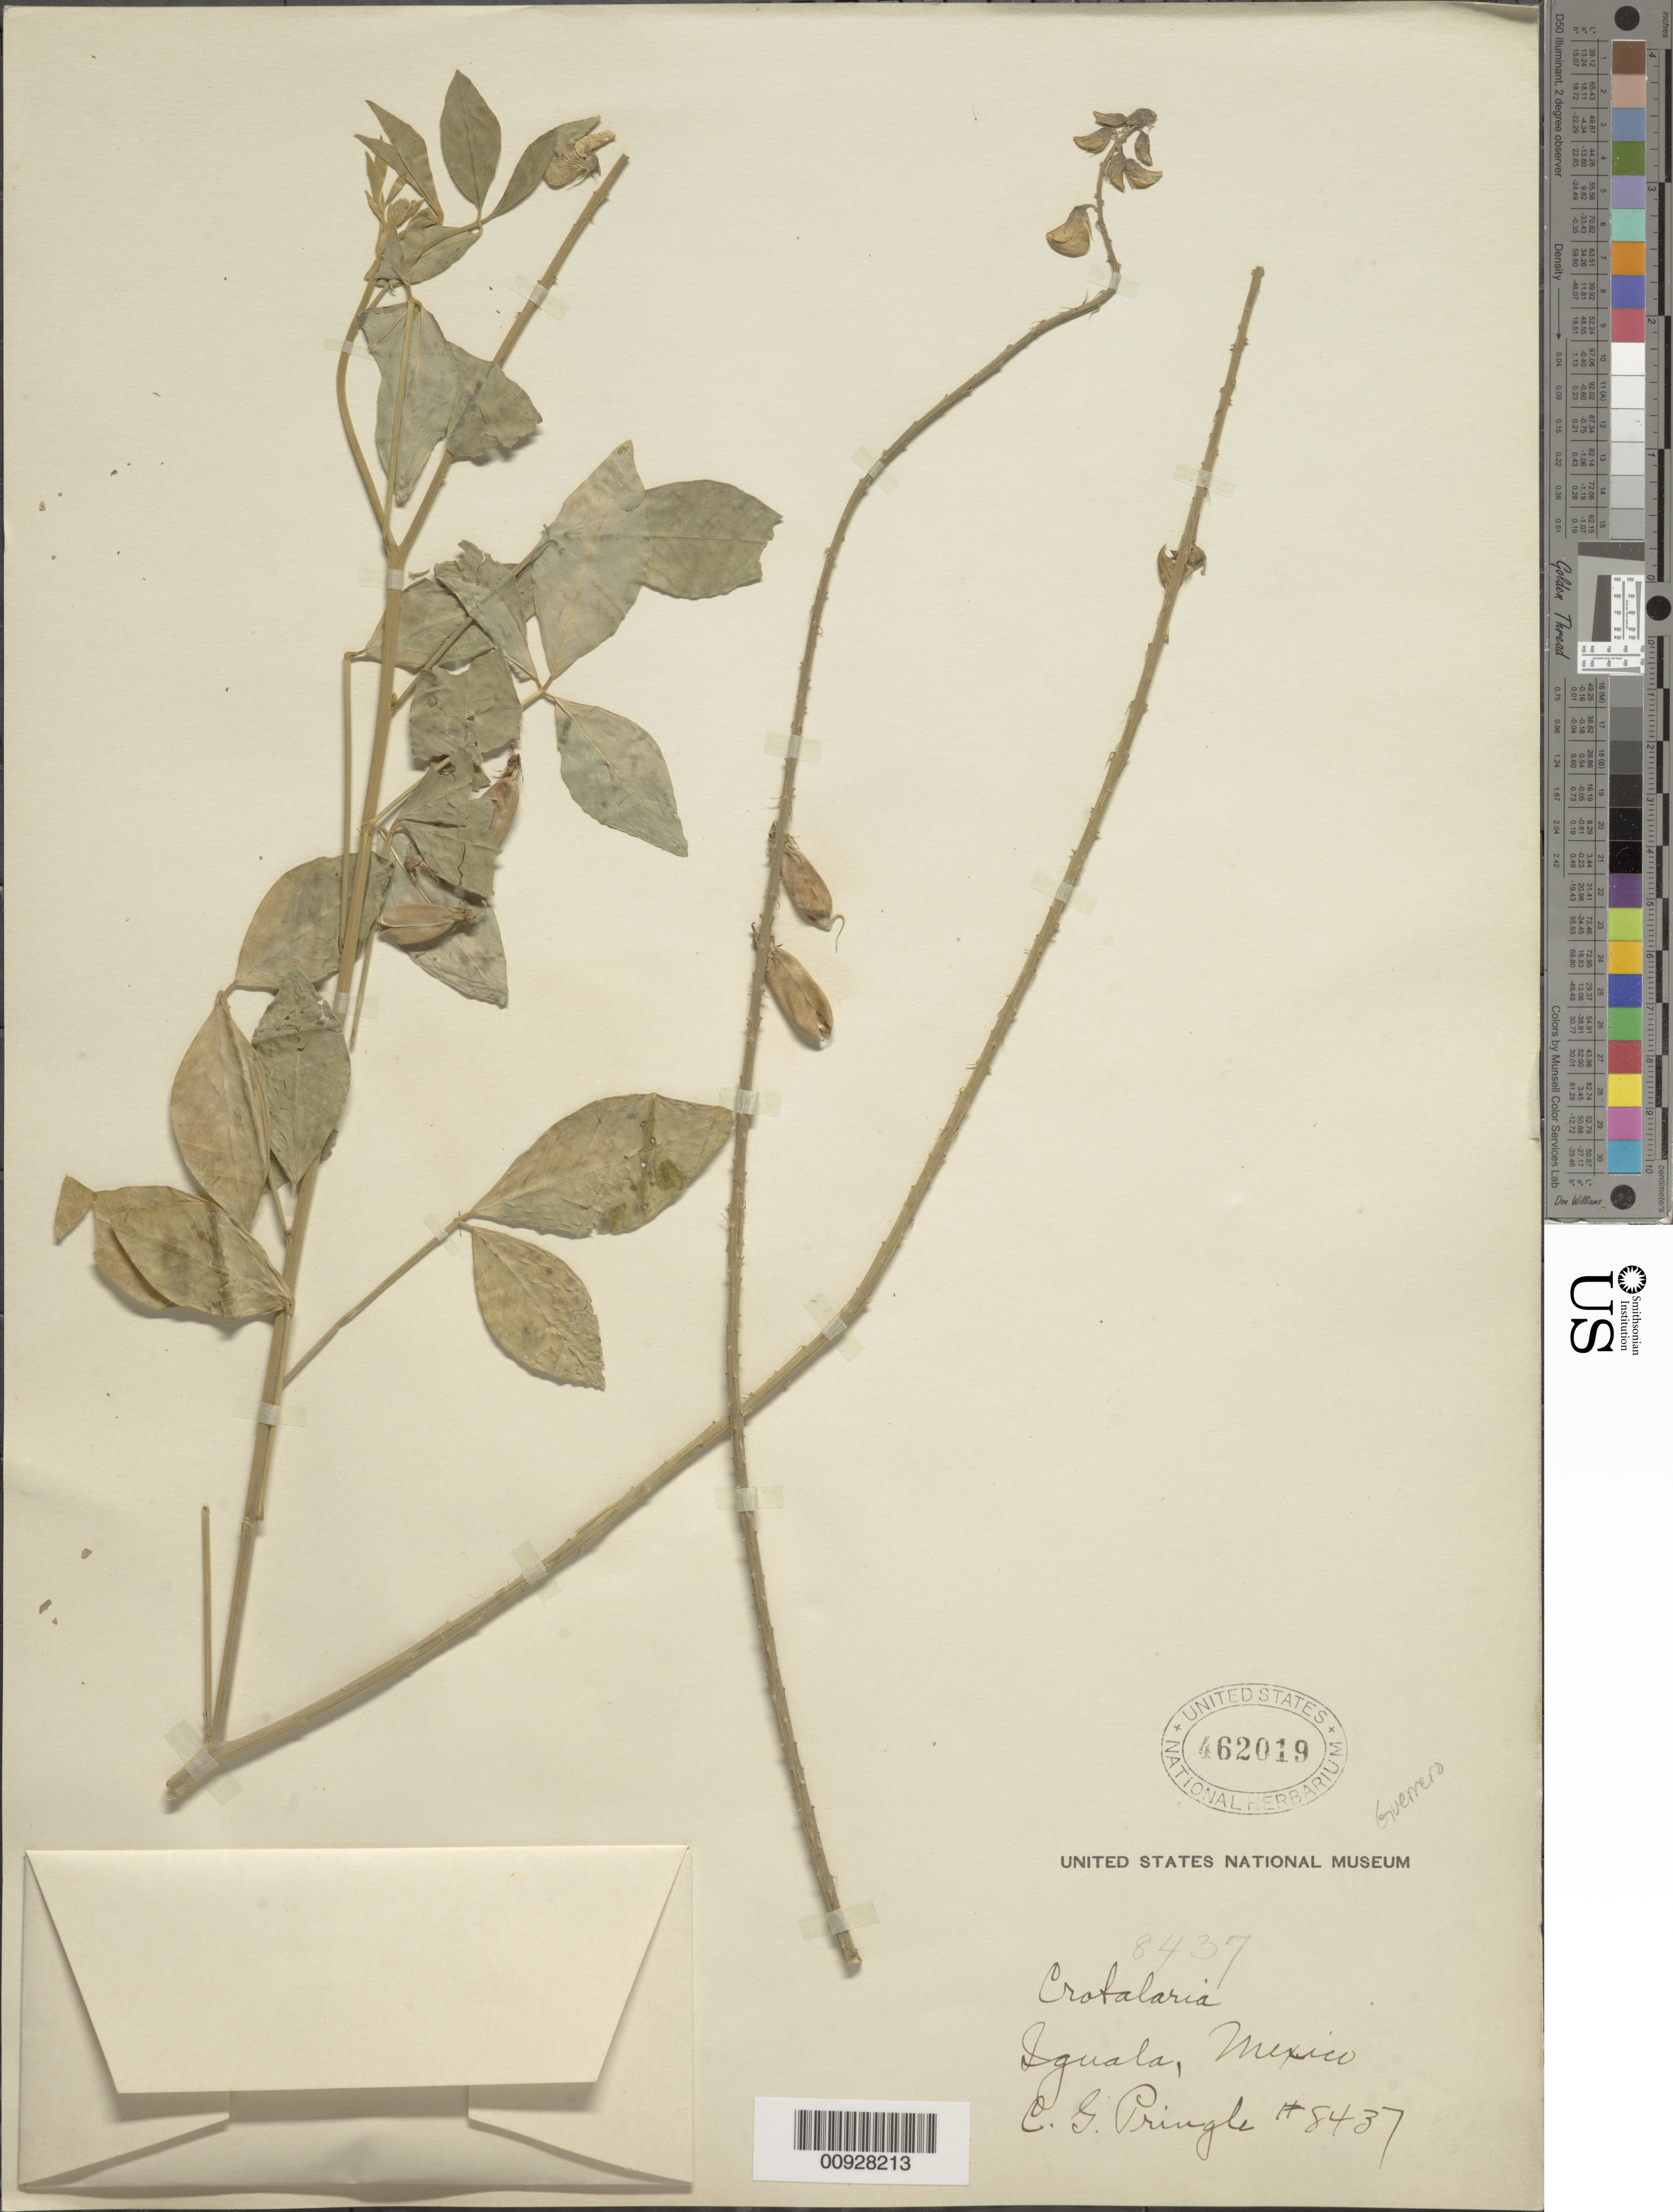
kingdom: Plantae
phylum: Tracheophyta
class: Magnoliopsida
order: Fabales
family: Fabaceae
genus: Crotalaria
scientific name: Crotalaria sp.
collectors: C. G. Pringle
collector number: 8437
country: Mexico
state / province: Guerrero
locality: Iguala.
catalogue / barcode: US 462019